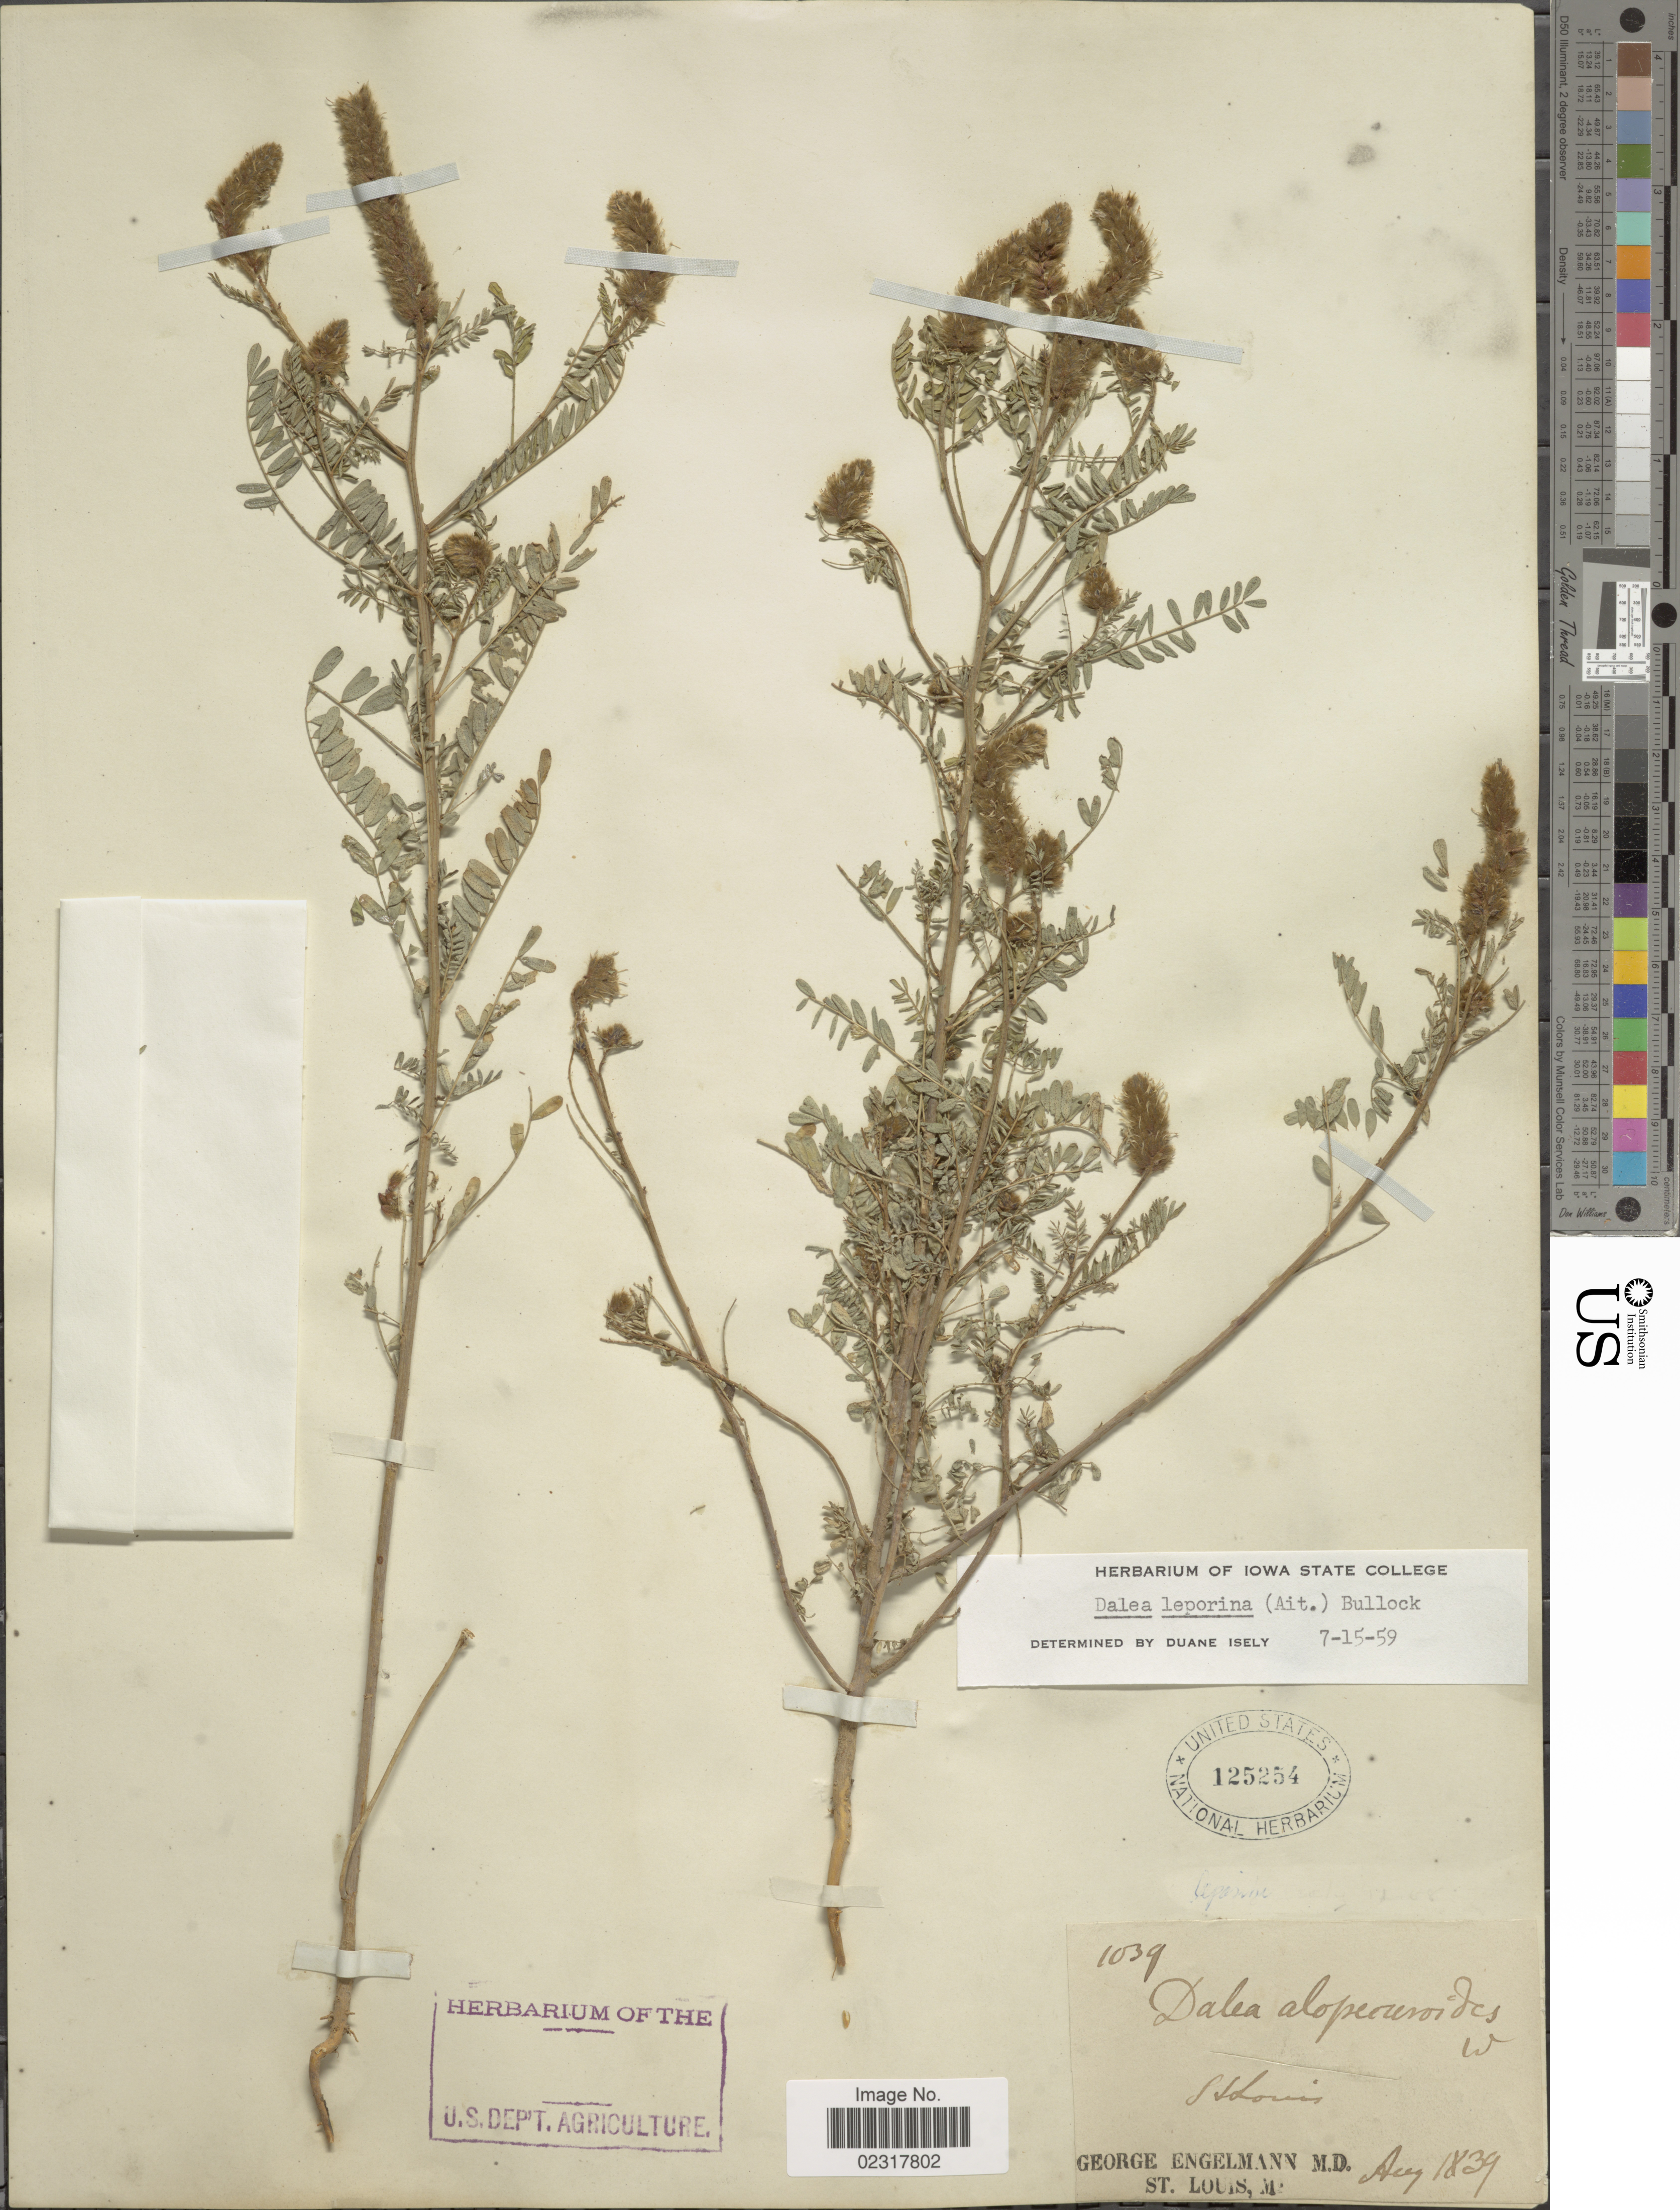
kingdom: Plantae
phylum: Tracheophyta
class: Magnoliopsida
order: Fabales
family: Fabaceae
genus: Dalea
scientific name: Dalea leporina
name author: (Aiton) Bullock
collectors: G. Engelmann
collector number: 1039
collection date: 1839-08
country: United States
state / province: Missouri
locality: St. Louis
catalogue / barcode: US 125254